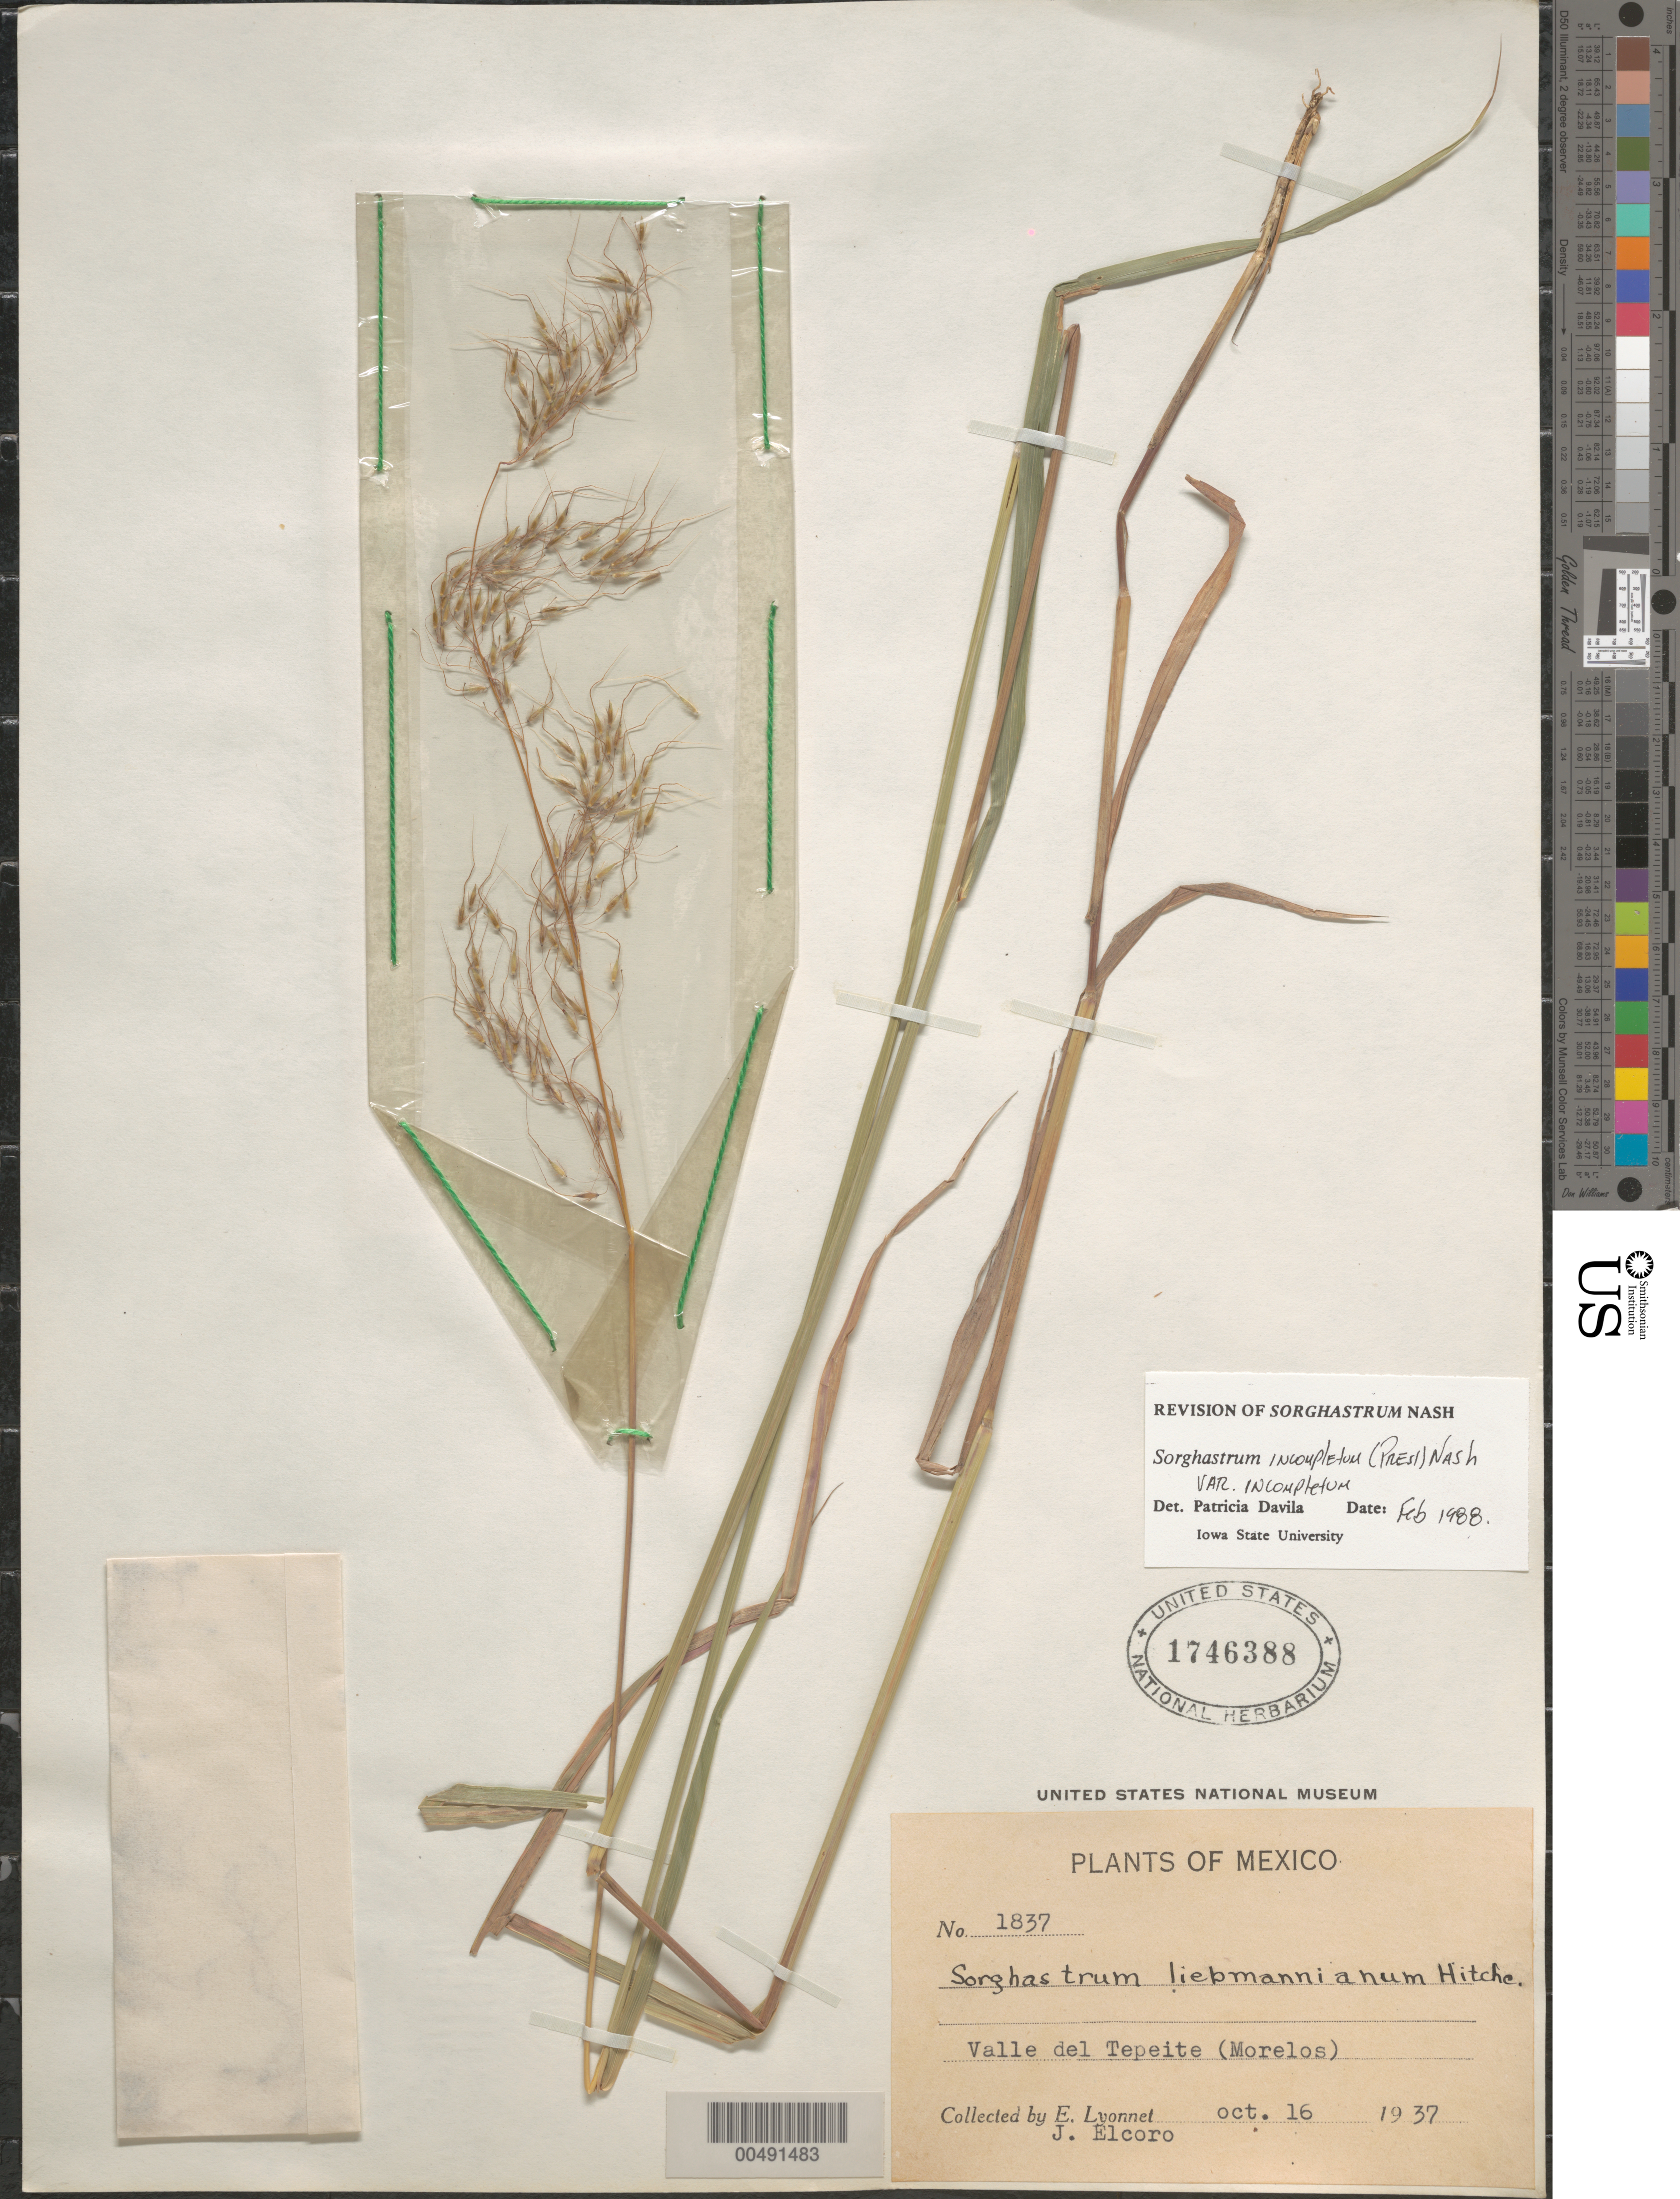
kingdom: Plantae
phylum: Tracheophyta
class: Liliopsida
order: Poales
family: Poaceae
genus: Sorghastrum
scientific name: Sorghastrum incompletum var. incompletum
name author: (J. Presl) Nash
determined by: Dávila, P. D.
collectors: Bro. E. Lyonnet & J. Elcoro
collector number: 1837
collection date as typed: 16 Oct 1937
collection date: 1937-10-16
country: Mexico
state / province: Morelos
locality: Valle del Tepeite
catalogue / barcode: US 1746388